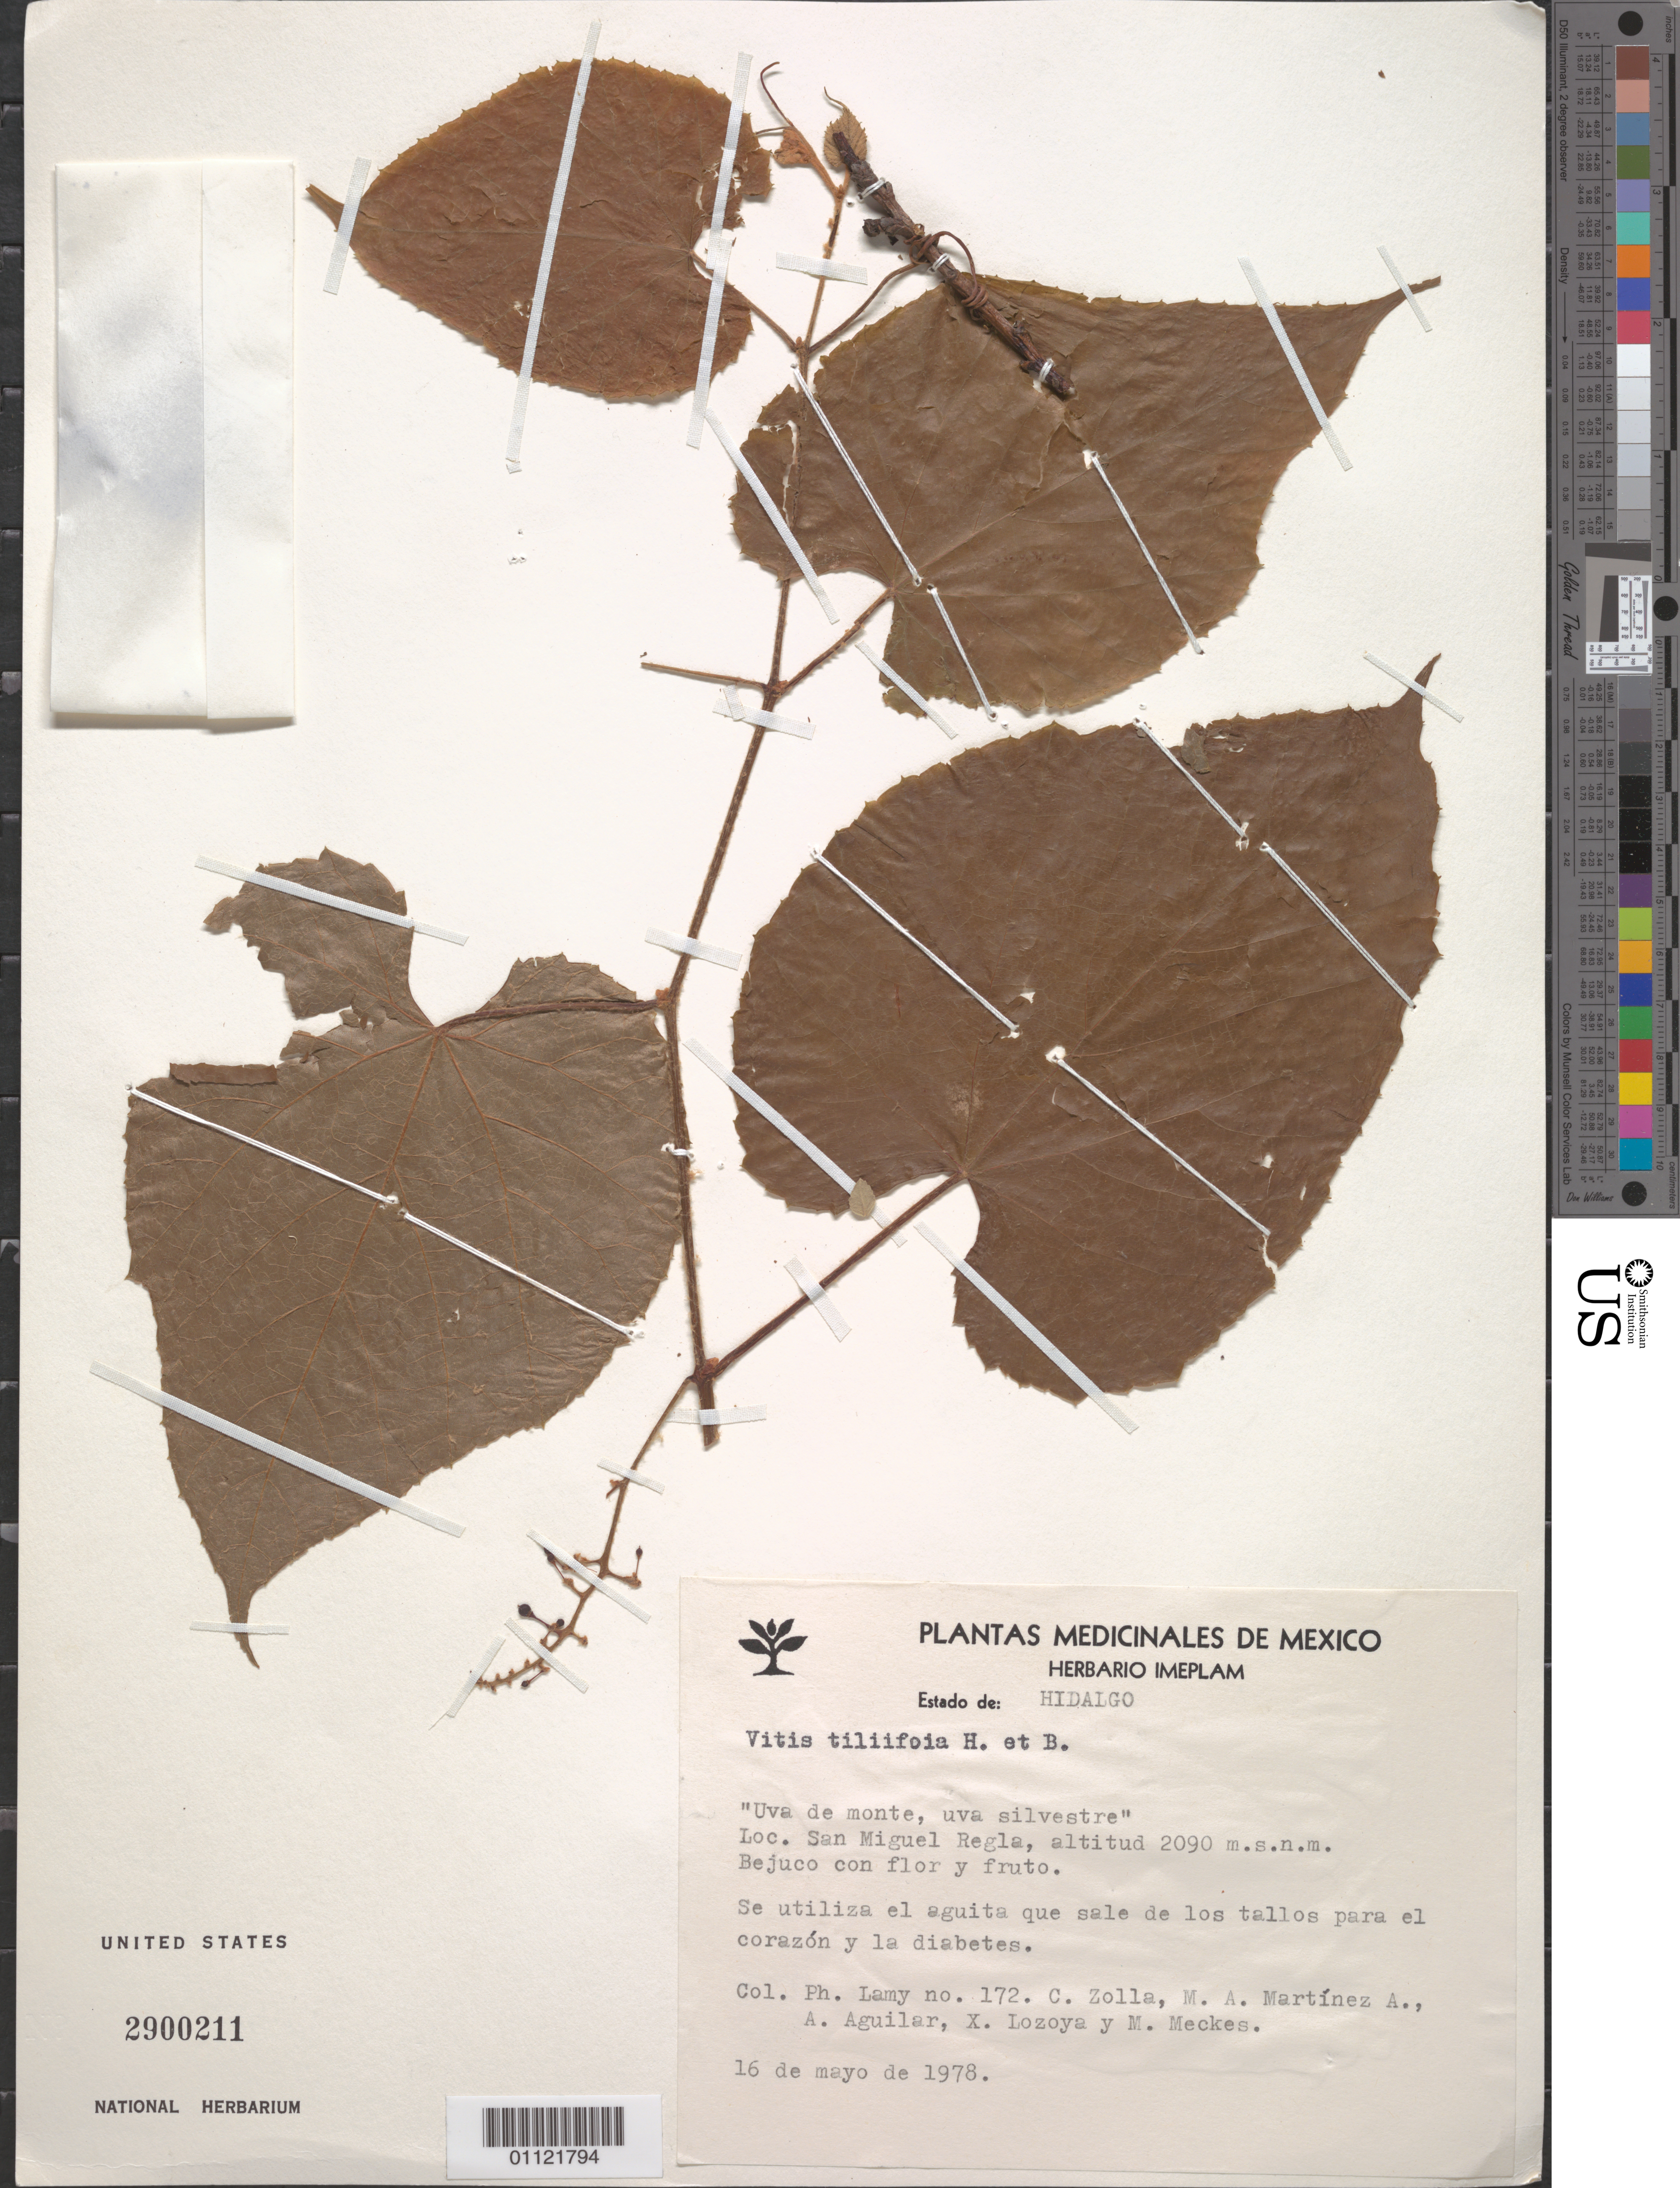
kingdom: Plantae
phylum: Tracheophyta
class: Magnoliopsida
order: Vitales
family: Vitaceae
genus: Vitis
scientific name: Vitis tiliifolia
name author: Humb. & Bonpl. ex Schult.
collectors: P. Lamy, C. Zolla, M. A. Martínez Alfaro, A. Aguilar, X. Lozoya & M. Meckes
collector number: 172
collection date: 1978-05-16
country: Mexico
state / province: Hidalgo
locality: San Miguel Regla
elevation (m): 2090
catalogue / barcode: US 2900211